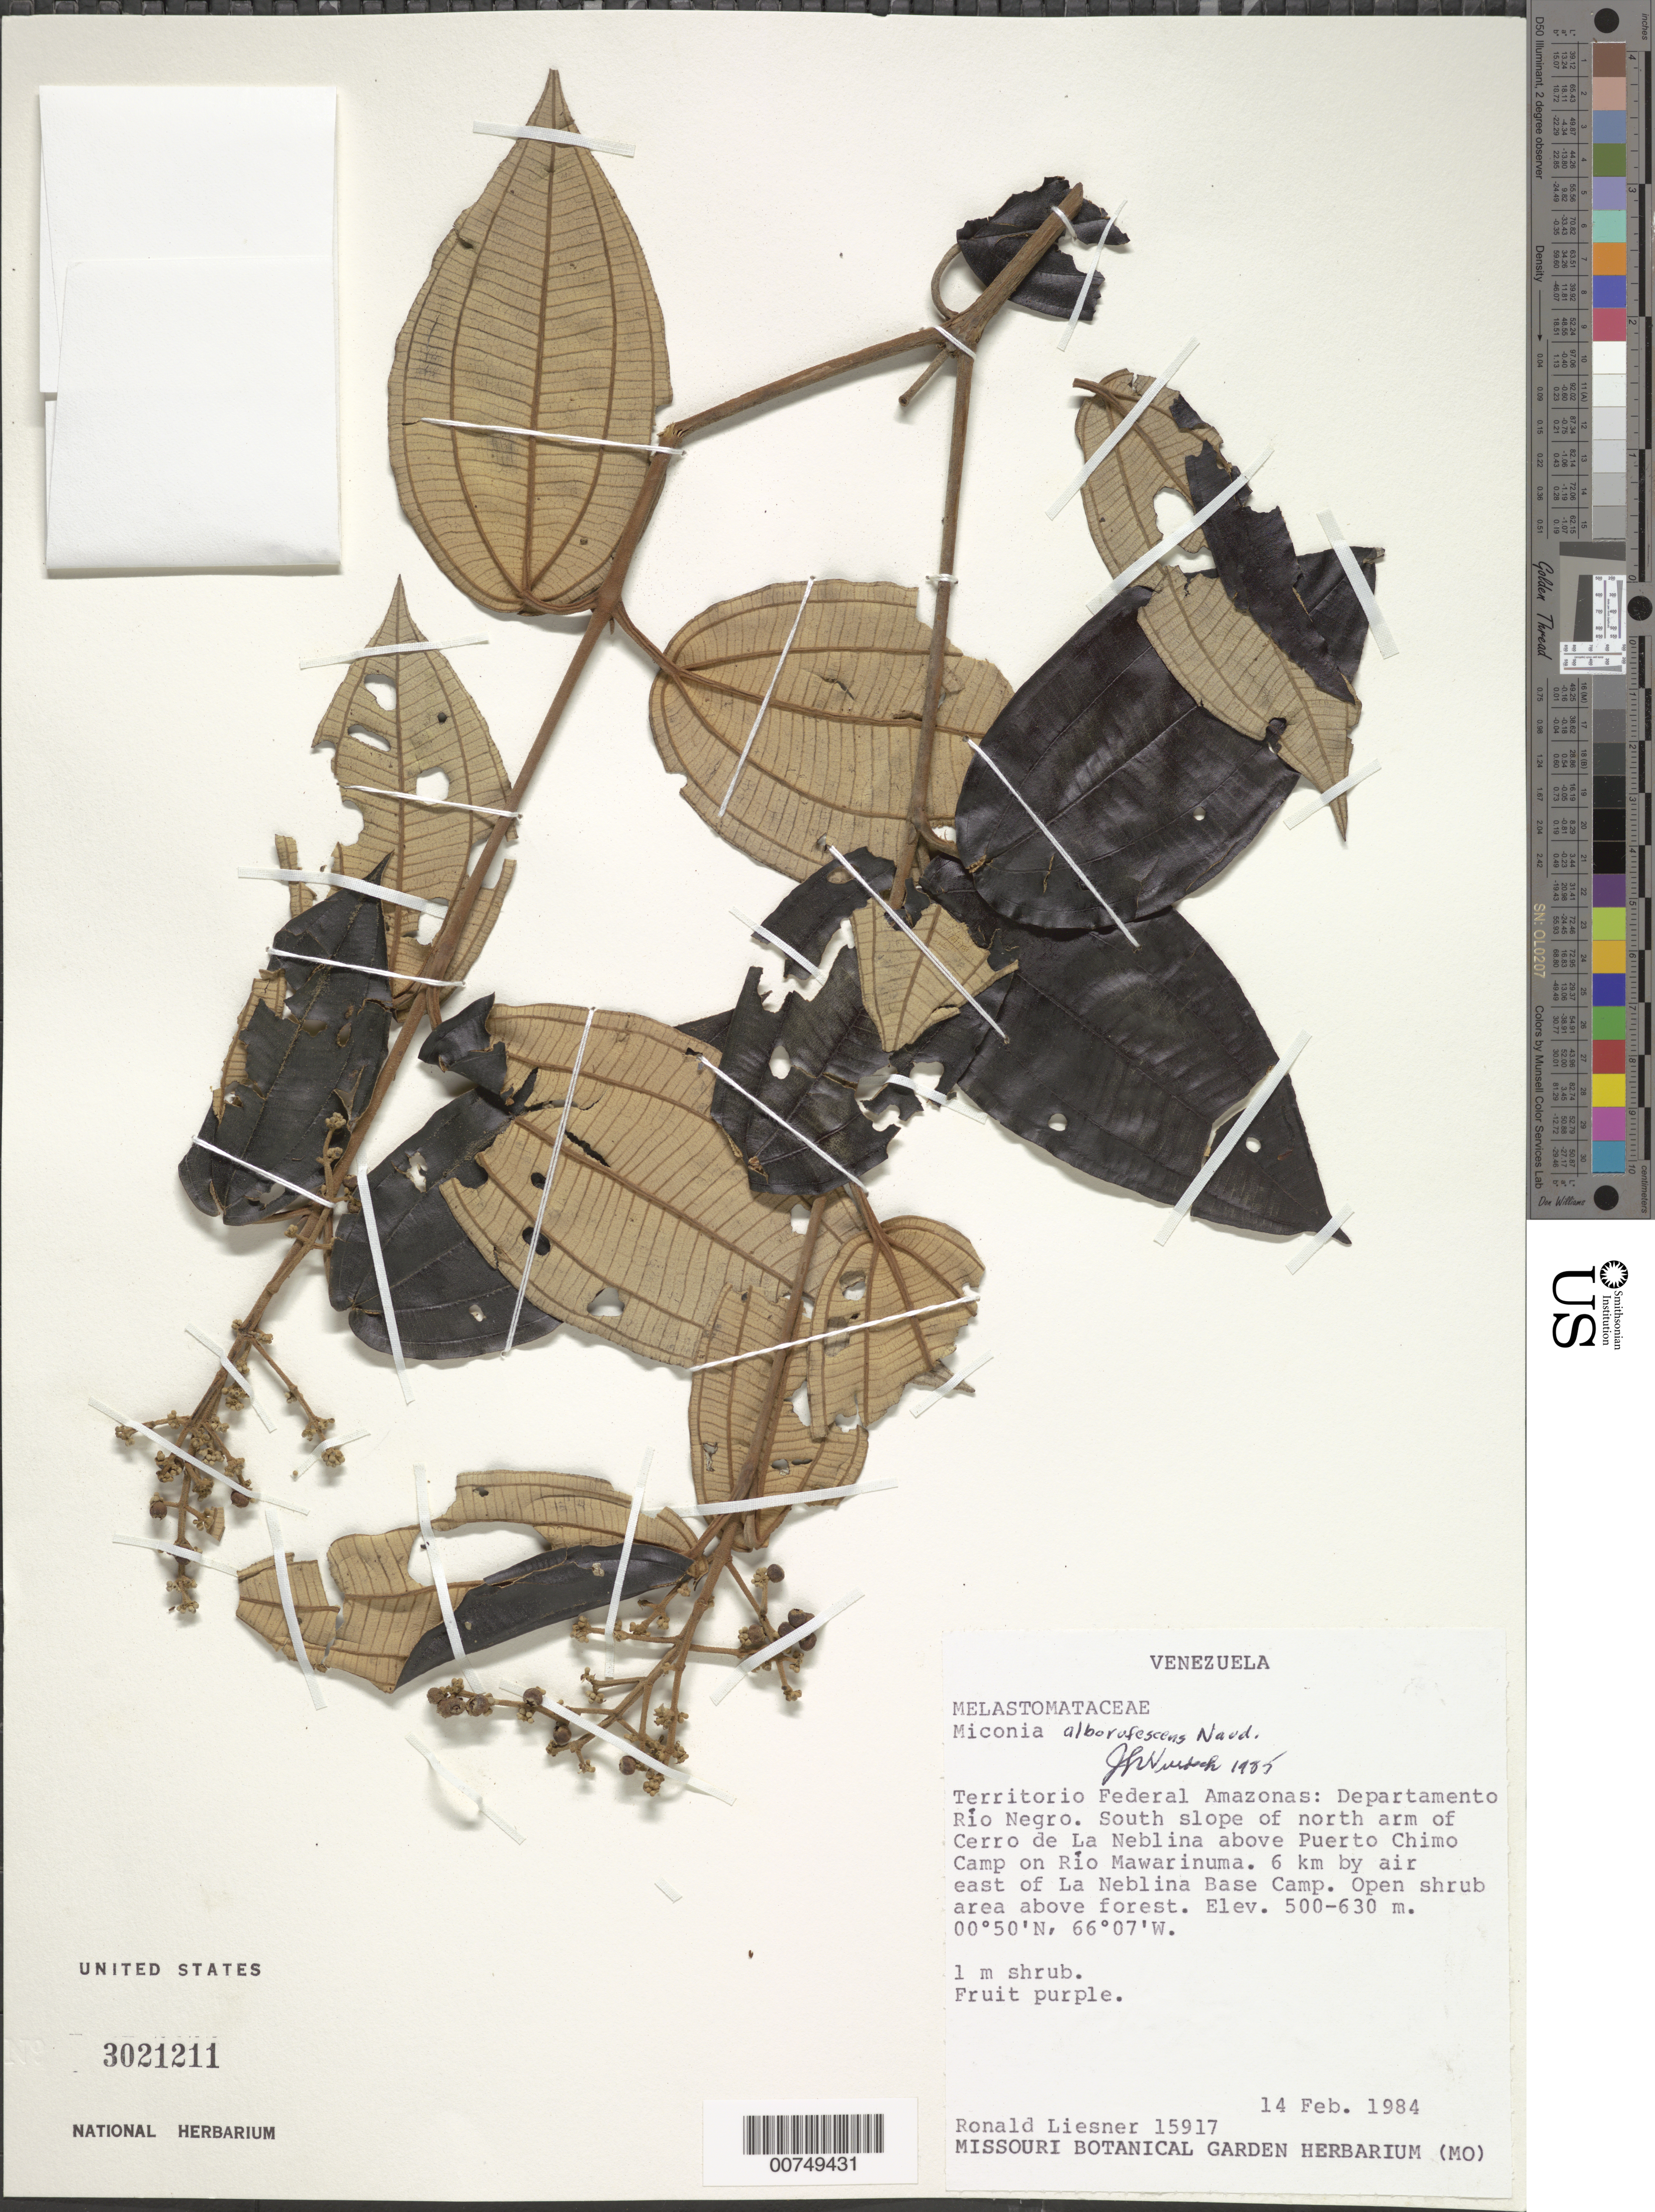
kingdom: Plantae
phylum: Tracheophyta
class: Magnoliopsida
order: Myrtales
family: Melastomataceae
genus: Miconia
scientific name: Miconia alborufescens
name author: Naudin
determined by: Wurdack, John J., (US), US (UNITED STATES)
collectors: R. L. Liesner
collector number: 15917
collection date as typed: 14-Feb-84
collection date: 1984-02-14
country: Venezuela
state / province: Amazonas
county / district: Río Negro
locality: Cerro de La Neblina, N arm, above Puerto Chimo Camp on Río Mawarinuma; 6 km by air E of La Neblina Base Camp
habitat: Open shrub area above forest, south slope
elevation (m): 500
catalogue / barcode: US 3021211